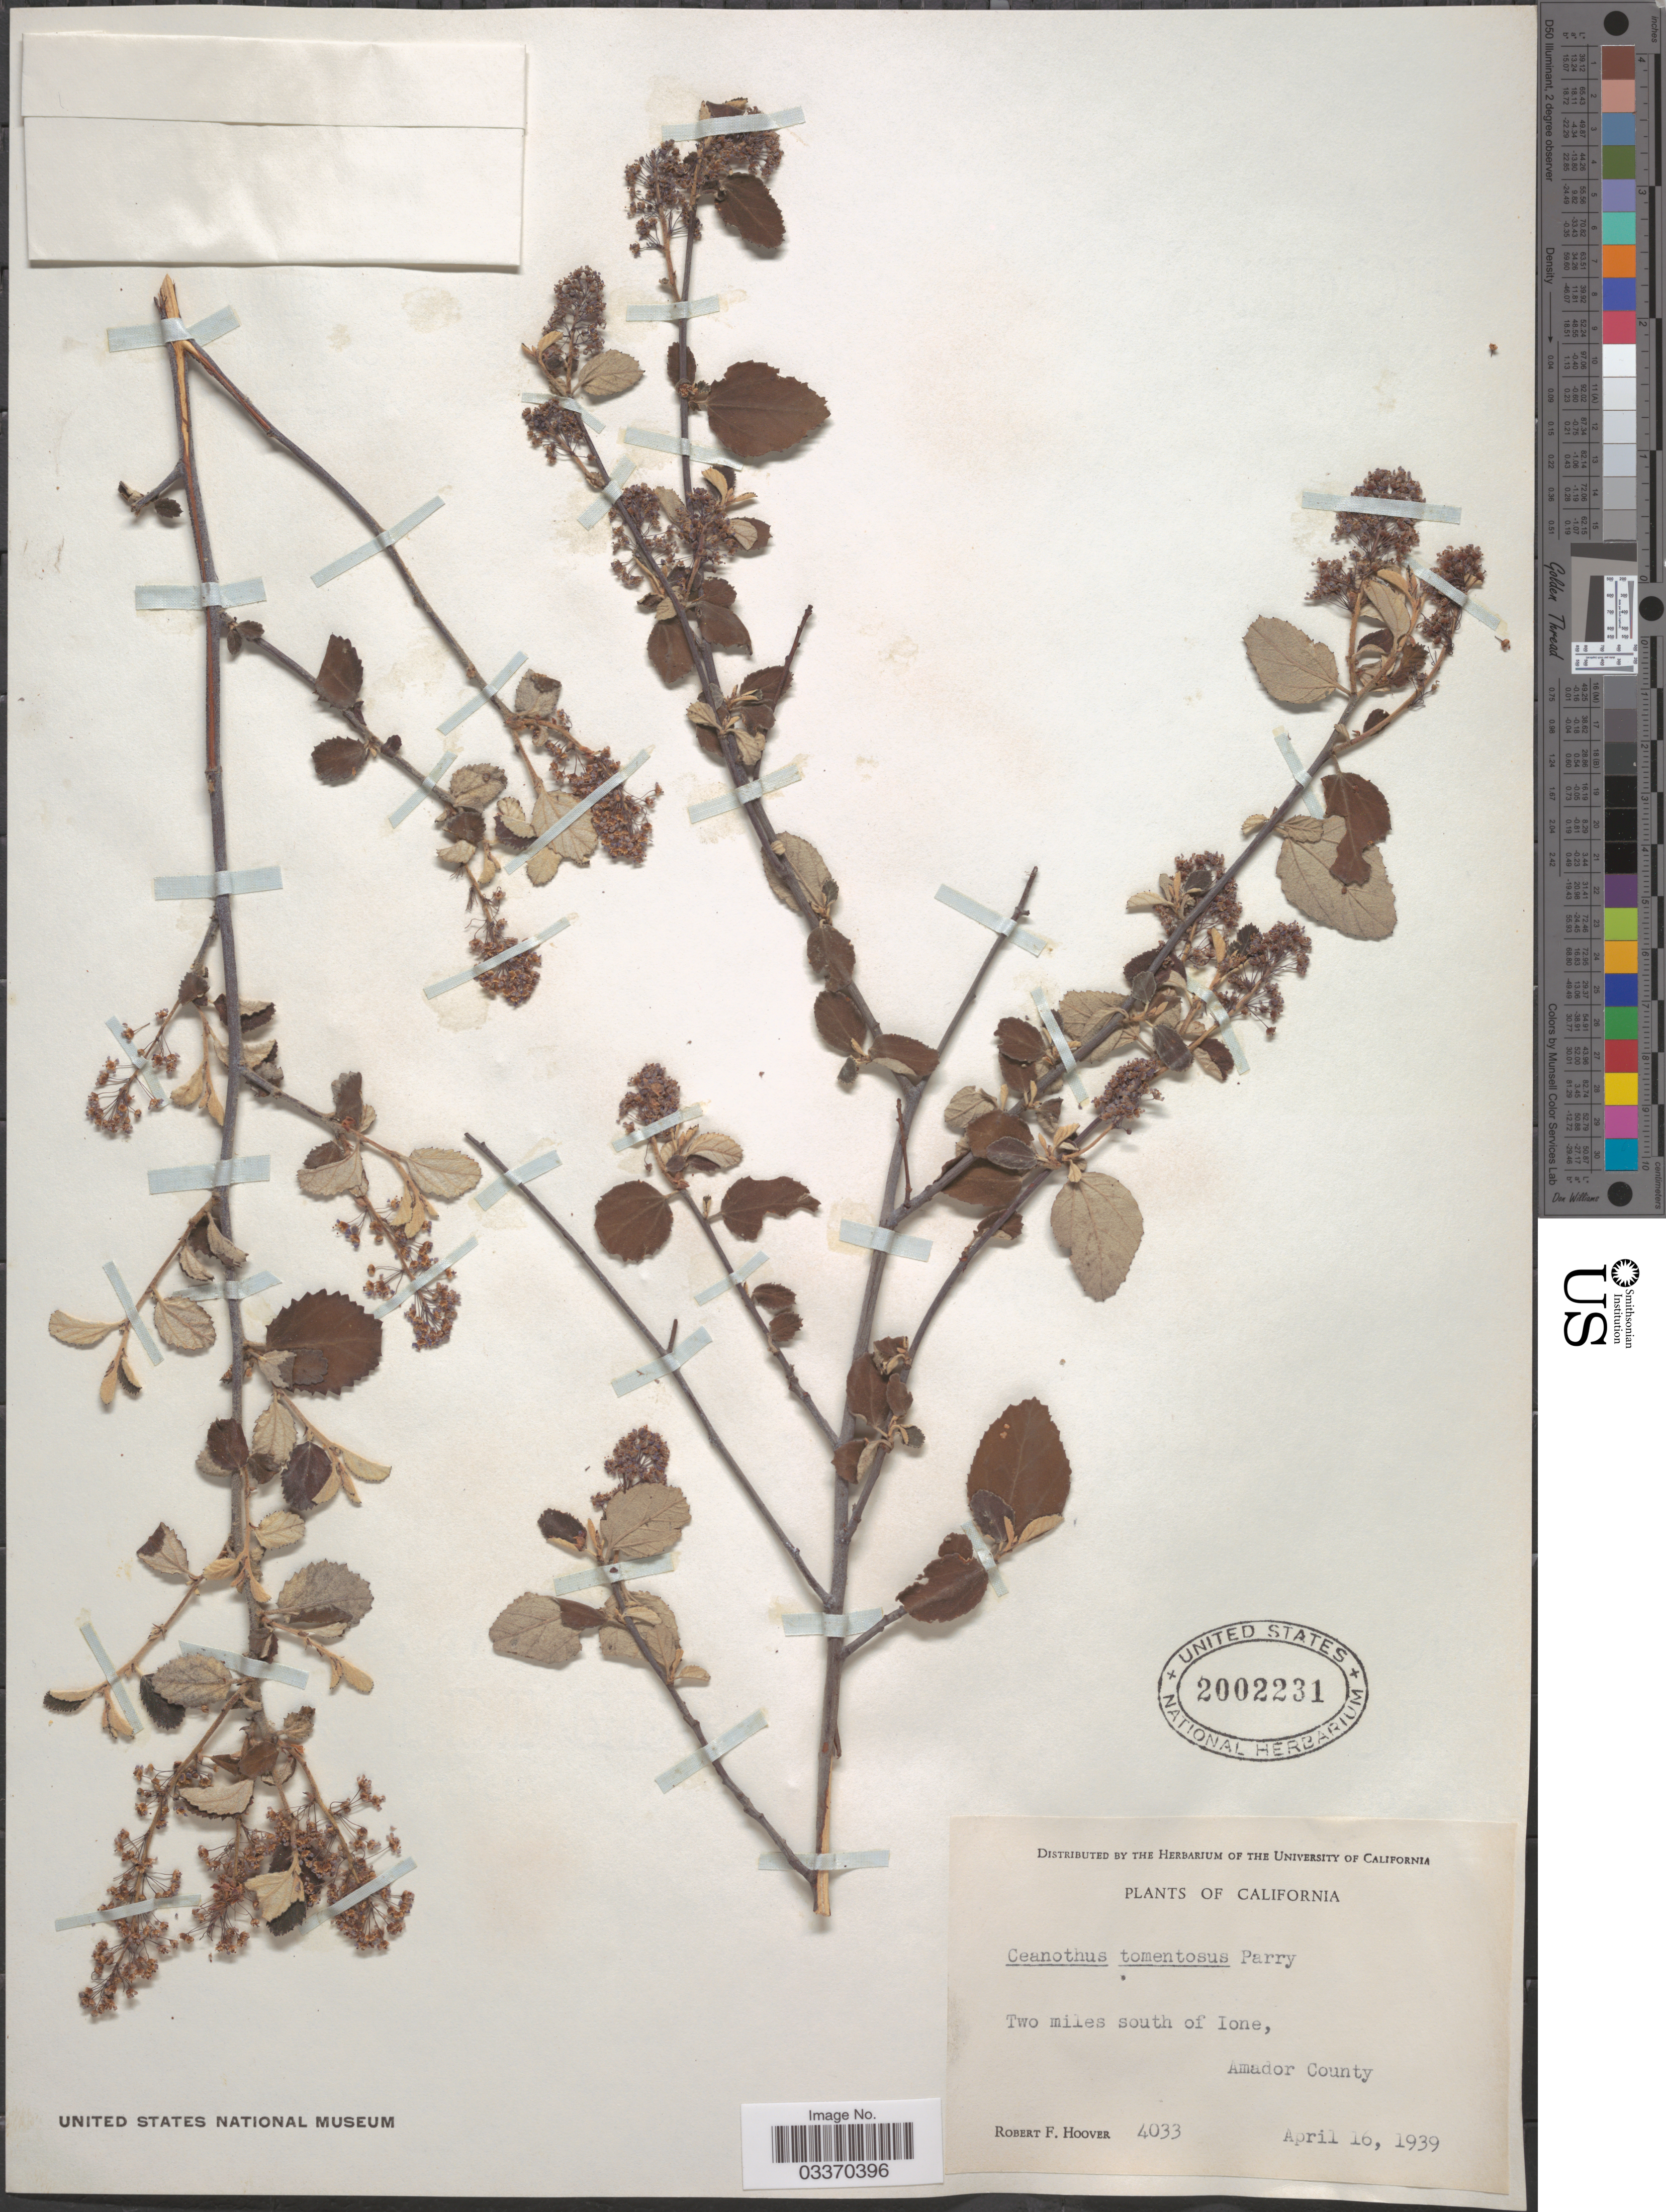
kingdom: Plantae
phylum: Tracheophyta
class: Magnoliopsida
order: Rosales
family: Rhamnaceae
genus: Ceanothus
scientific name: Ceanothus tomentosus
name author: Parry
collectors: R. F. Hoover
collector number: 4033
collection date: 1939-04-16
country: United States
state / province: California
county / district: Amador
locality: Two miles south of Ione, Amador County.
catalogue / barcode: US 2002231